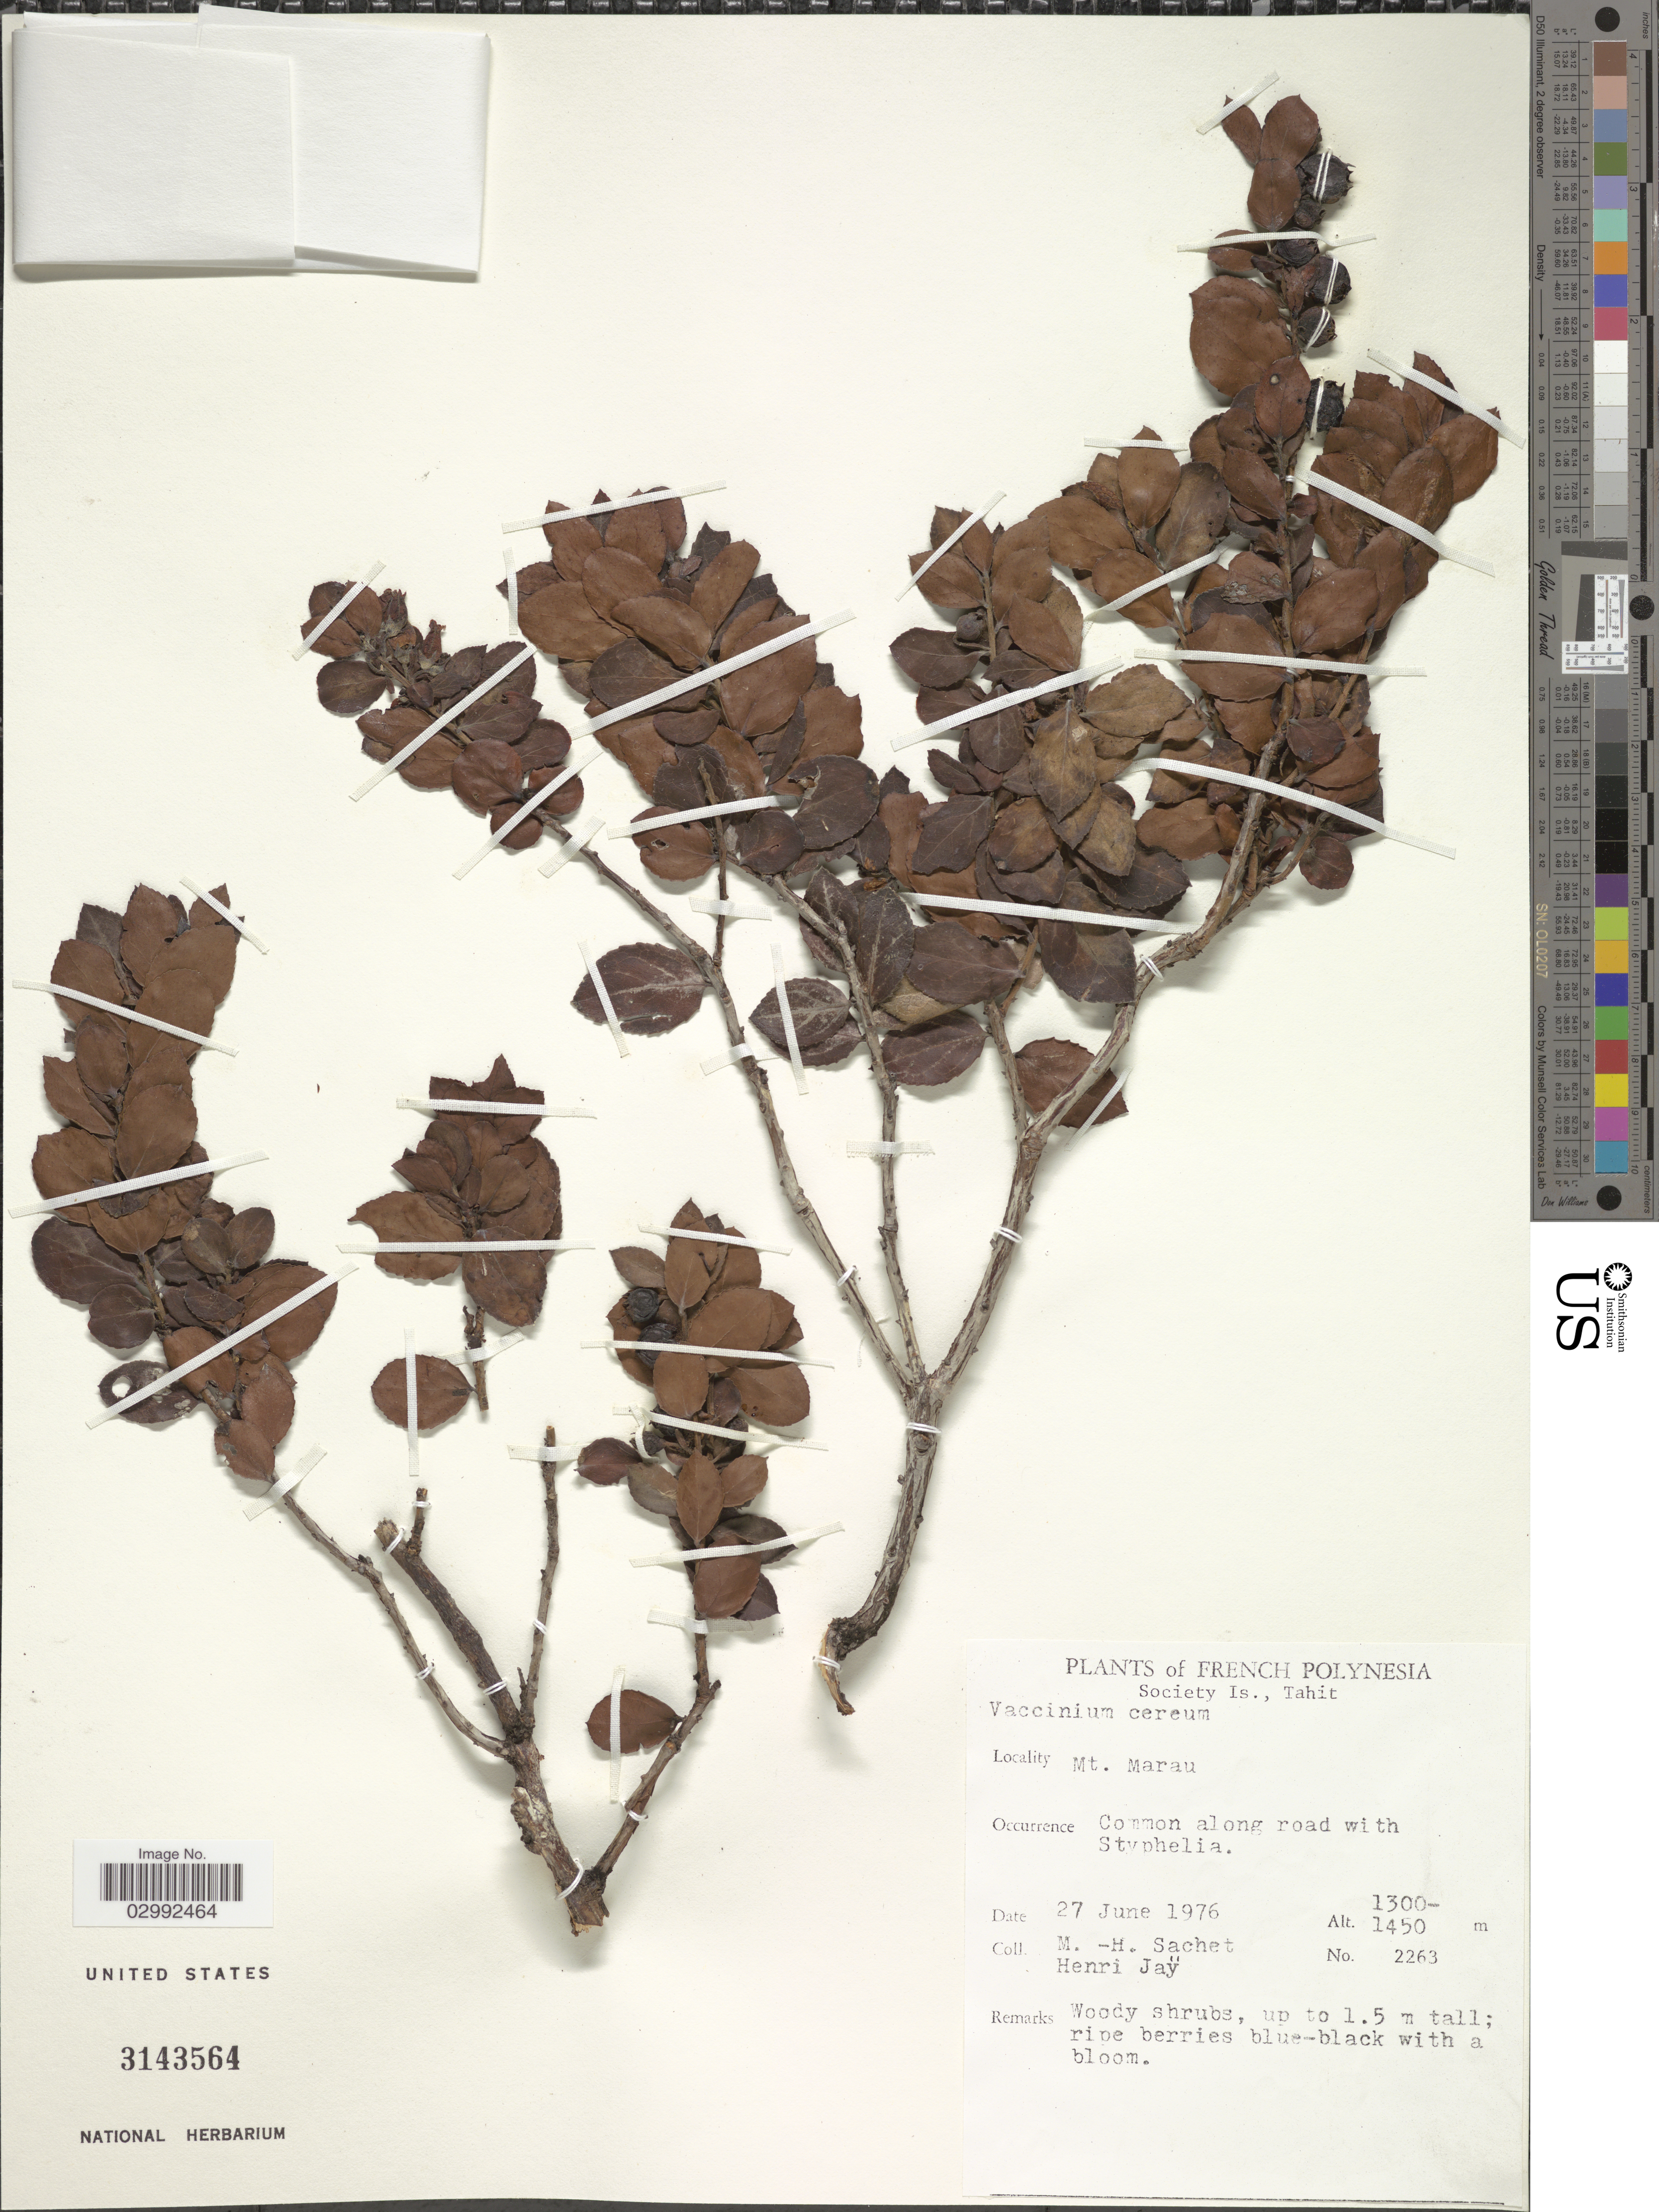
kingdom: Plantae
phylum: Tracheophyta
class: Magnoliopsida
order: Ericales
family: Ericaceae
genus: Vaccinium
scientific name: Vaccinium cereum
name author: (L. f.) G. Forst.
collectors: M.-H. Sachet & H. Jay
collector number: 2263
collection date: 1976-06-27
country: French Polynesia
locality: Society Is., Tahit, Mt. Marau.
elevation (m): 1300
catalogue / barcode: US 3143564